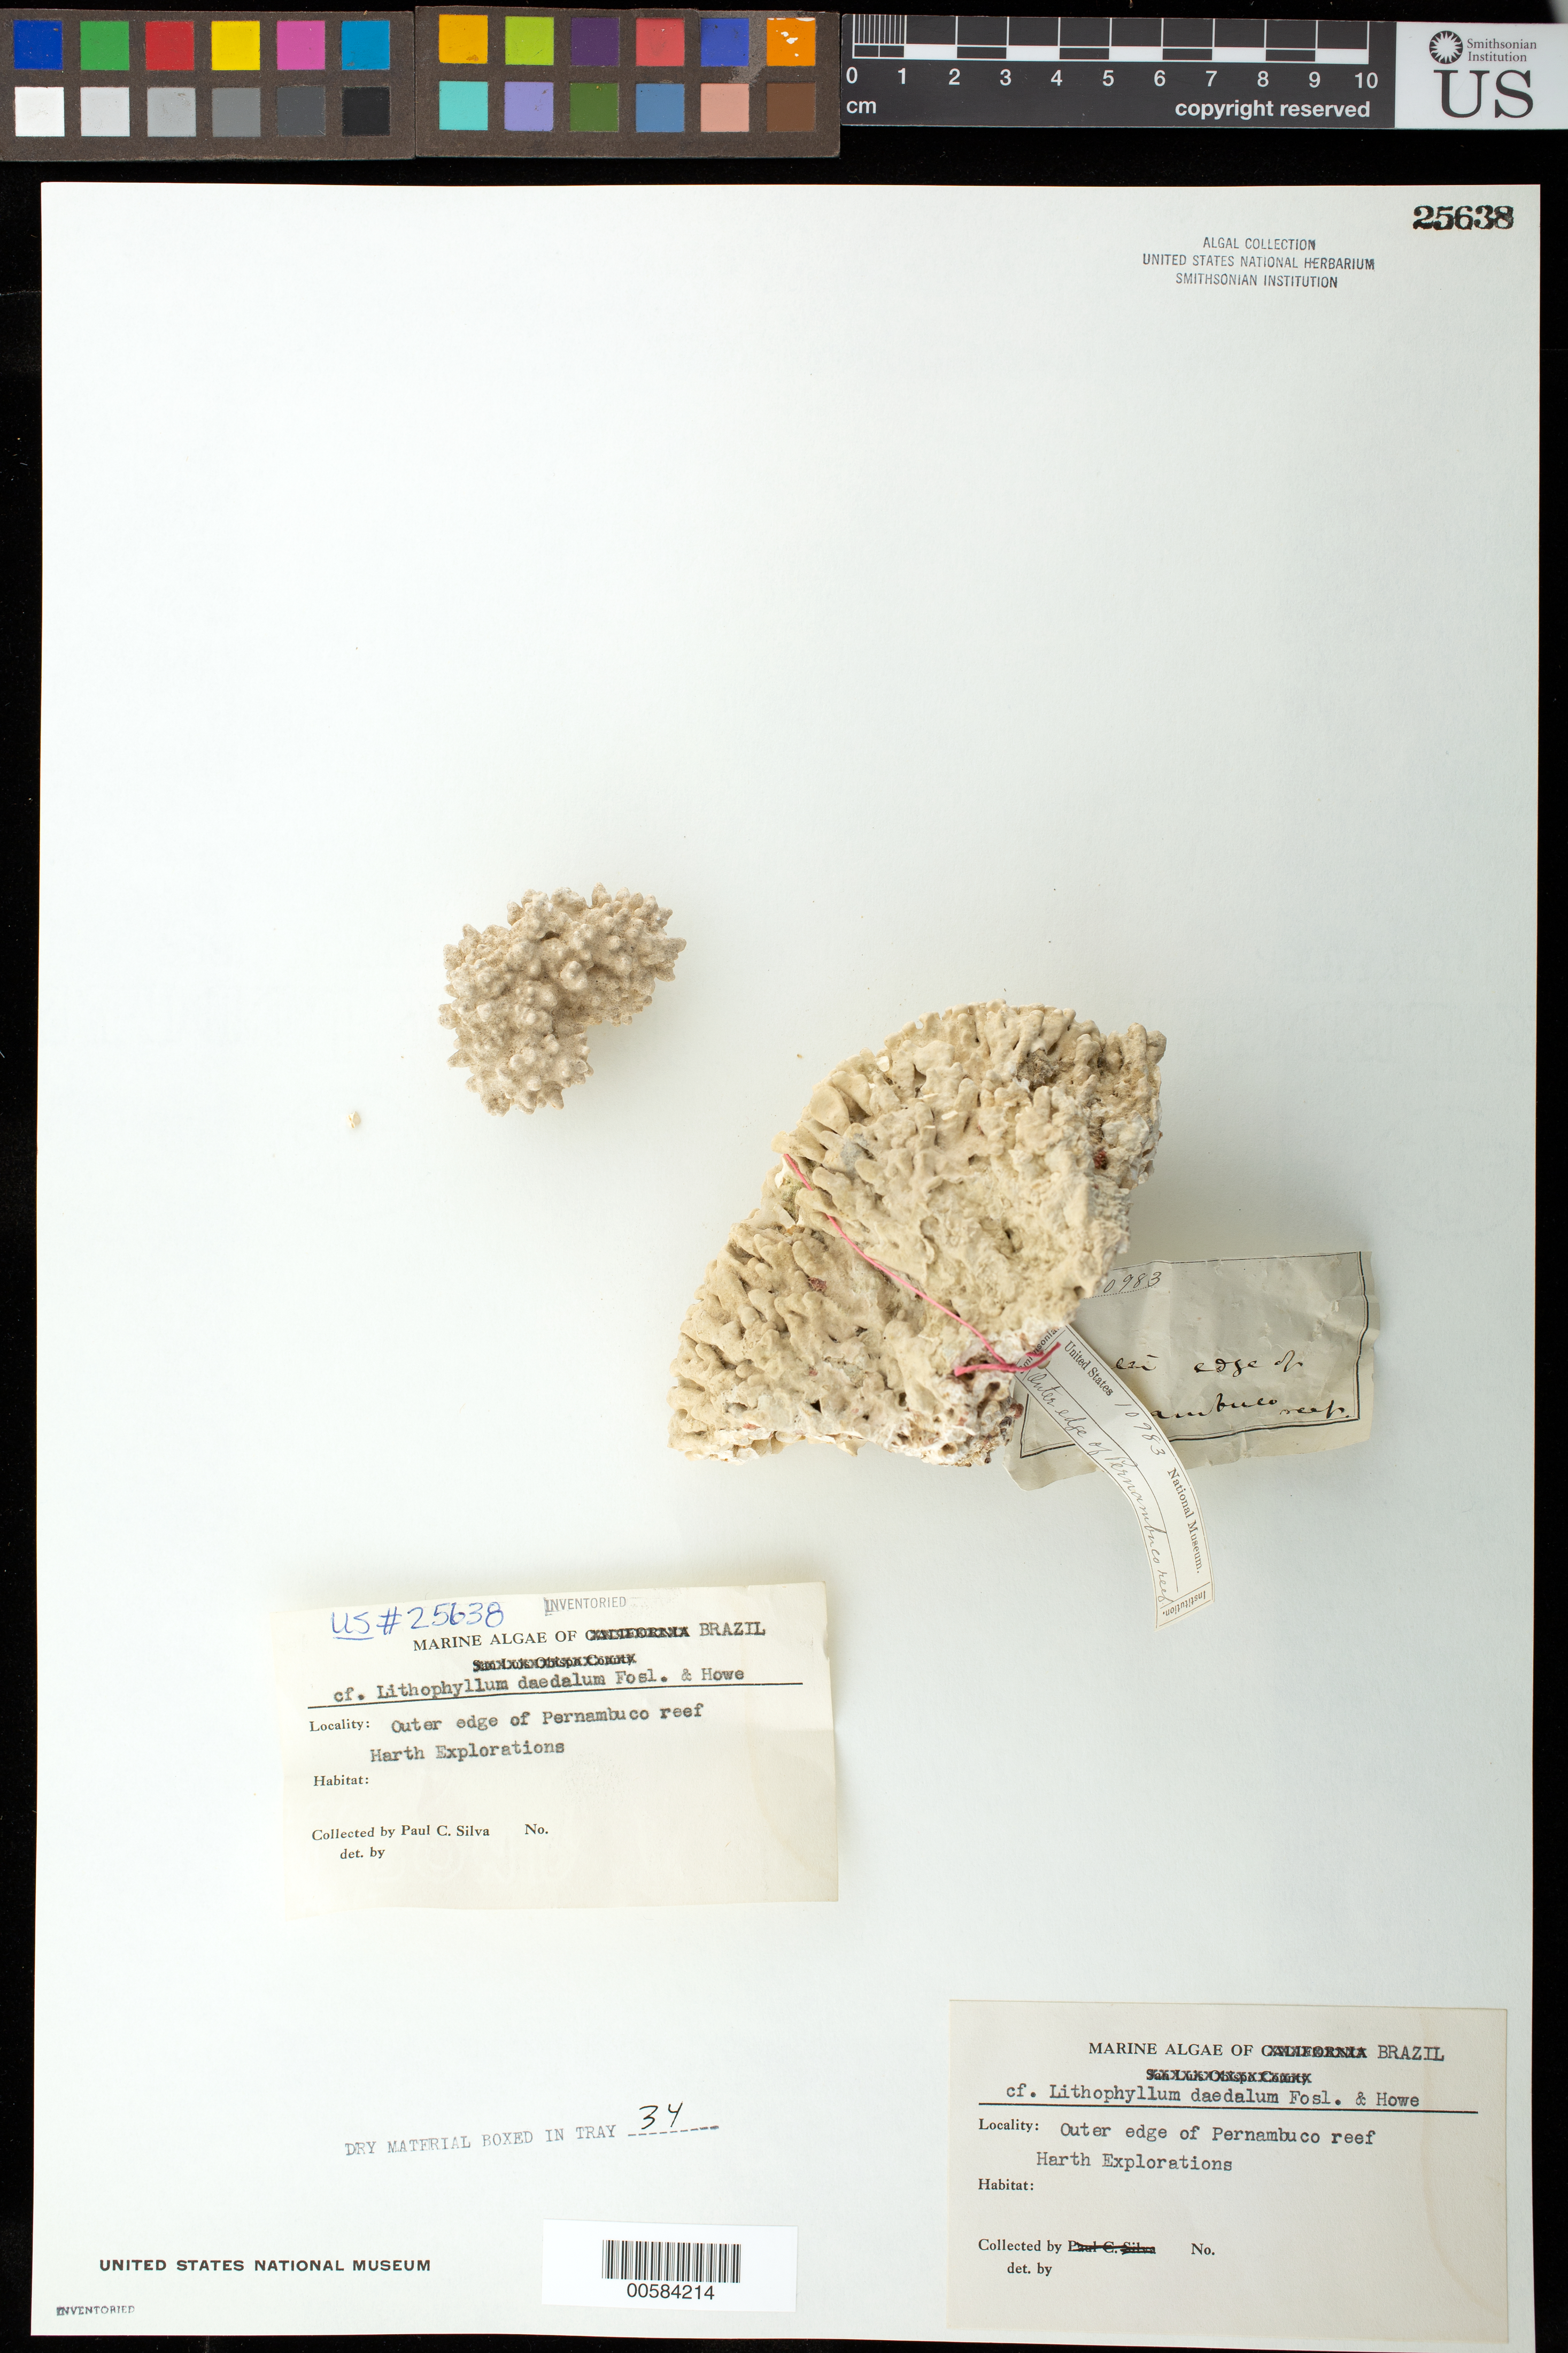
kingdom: Plantae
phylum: Rhodophyta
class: Florideophyceae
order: Corallinales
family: Lithophyllaceae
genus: Lithophyllum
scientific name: Lithophyllum kaiseri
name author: (Heydrich) Heydrich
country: Brazil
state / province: Pernambuco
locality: Recife, outer edge of pernambuco reef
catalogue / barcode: US 25638